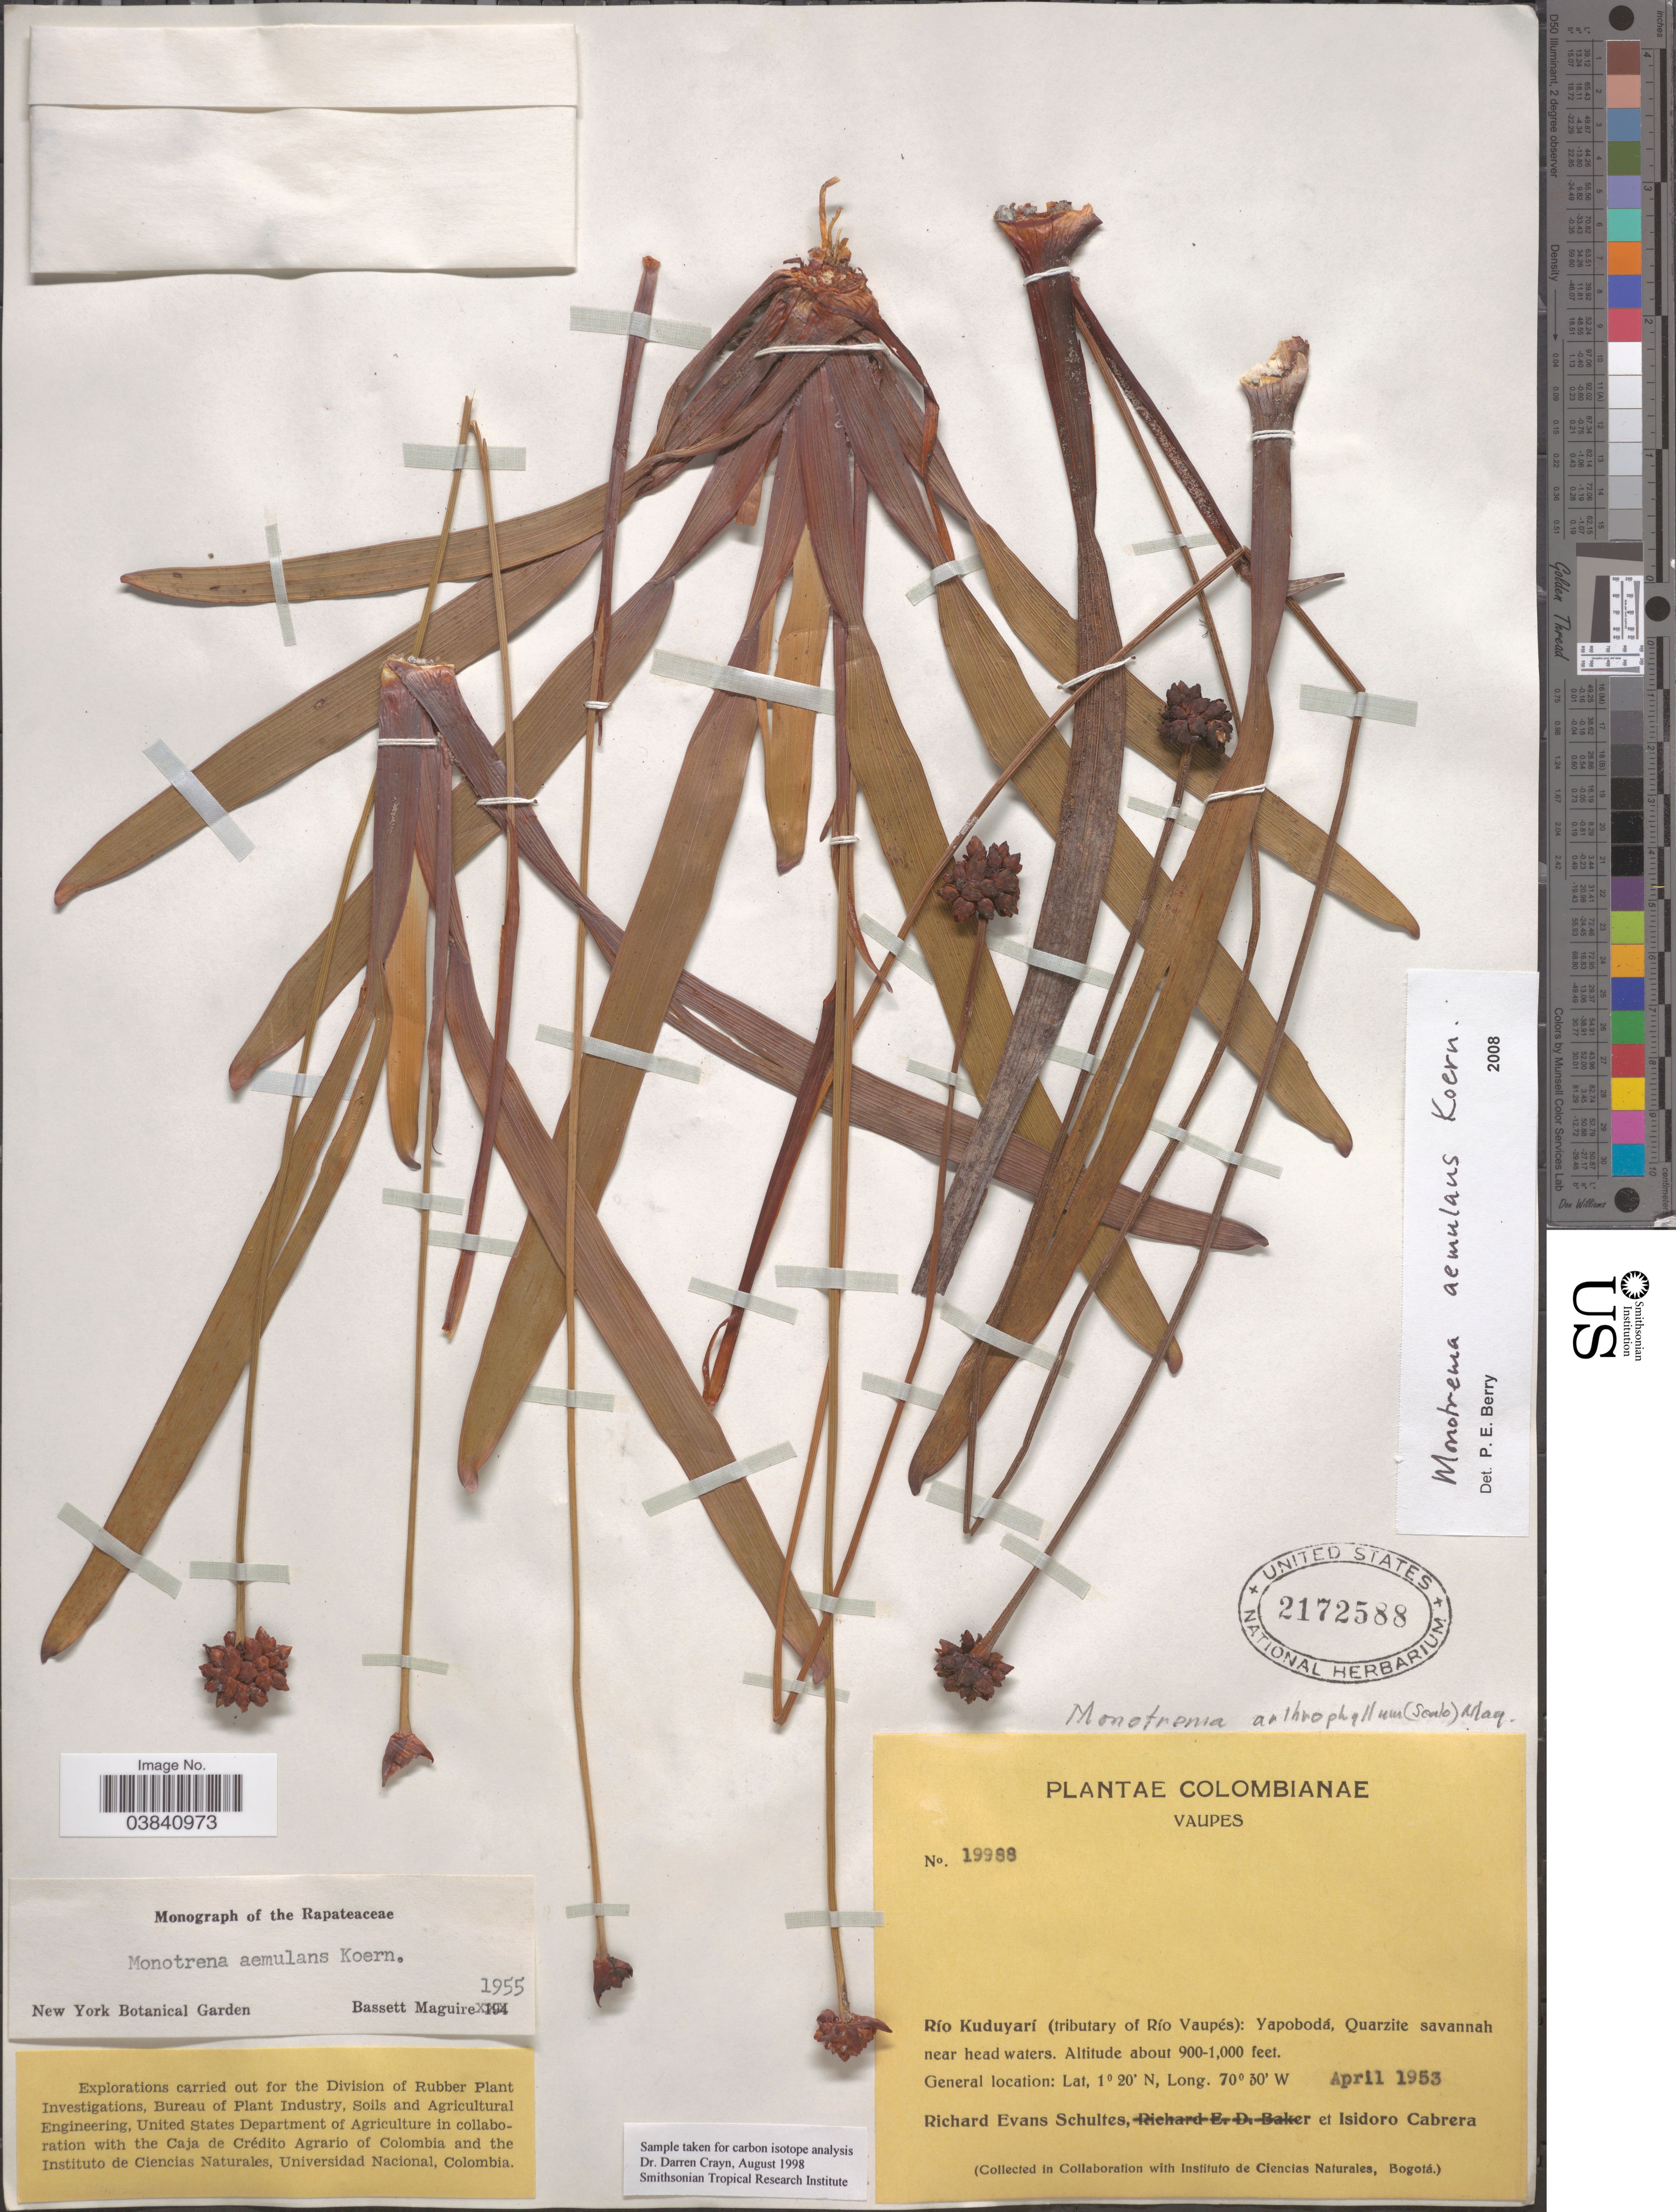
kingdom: Plantae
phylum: Tracheophyta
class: Liliopsida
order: Poales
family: Rapateaceae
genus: Monotrema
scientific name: Monotrema aemulans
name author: Körn.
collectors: R. E. Schultes & I. Cabrera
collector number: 19988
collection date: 1953-04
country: Colombia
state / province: Vaupés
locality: Río Kuduyarí (tributary of Río Vaupés): Yapobodá, Quarzite savannah near head waters.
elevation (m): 274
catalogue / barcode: US 2172588